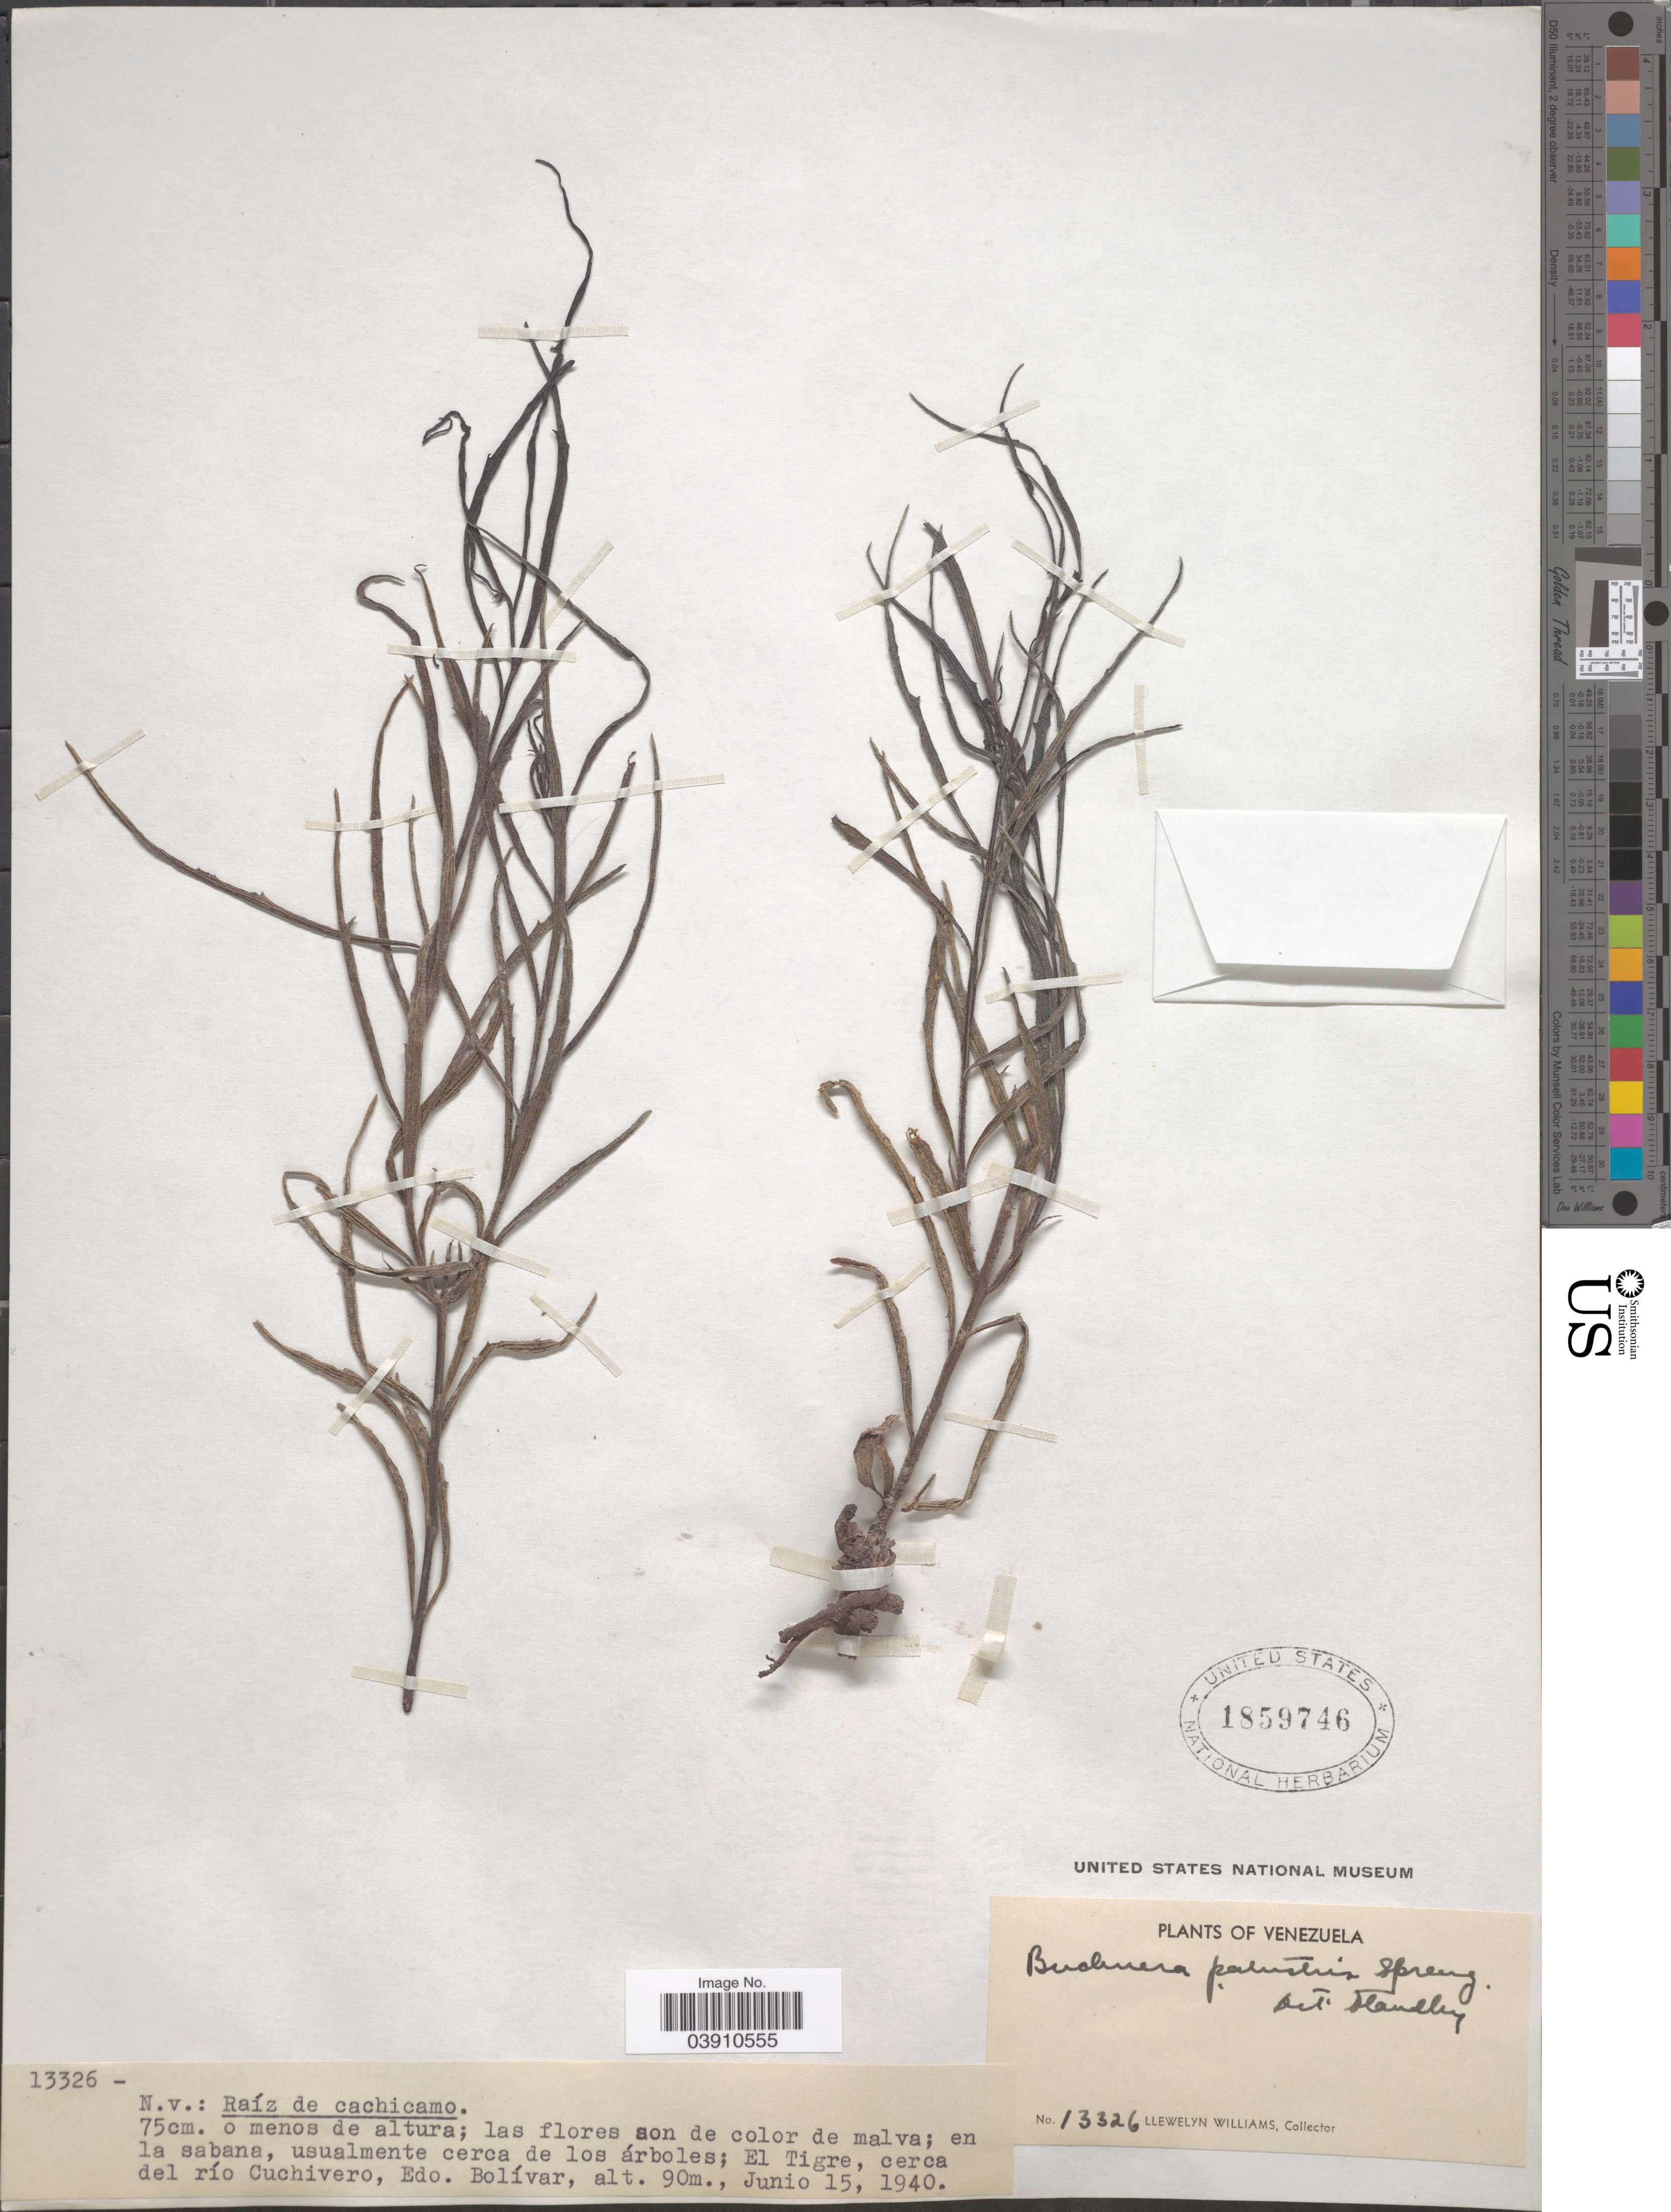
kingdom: Plantae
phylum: Tracheophyta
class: Magnoliopsida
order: Lamiales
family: Orobanchaceae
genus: Buchnera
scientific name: Buchnera palustris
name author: (Aubl.) Spreng.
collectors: Ll. Williams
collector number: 13326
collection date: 1940-06-15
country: Venezuela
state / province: Bolivar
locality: Raíz de cachicamo [unsure placement] El Tigre, cerca del río Cuchivero, Edo. Bolívar.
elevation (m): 90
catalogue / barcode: US 1859746